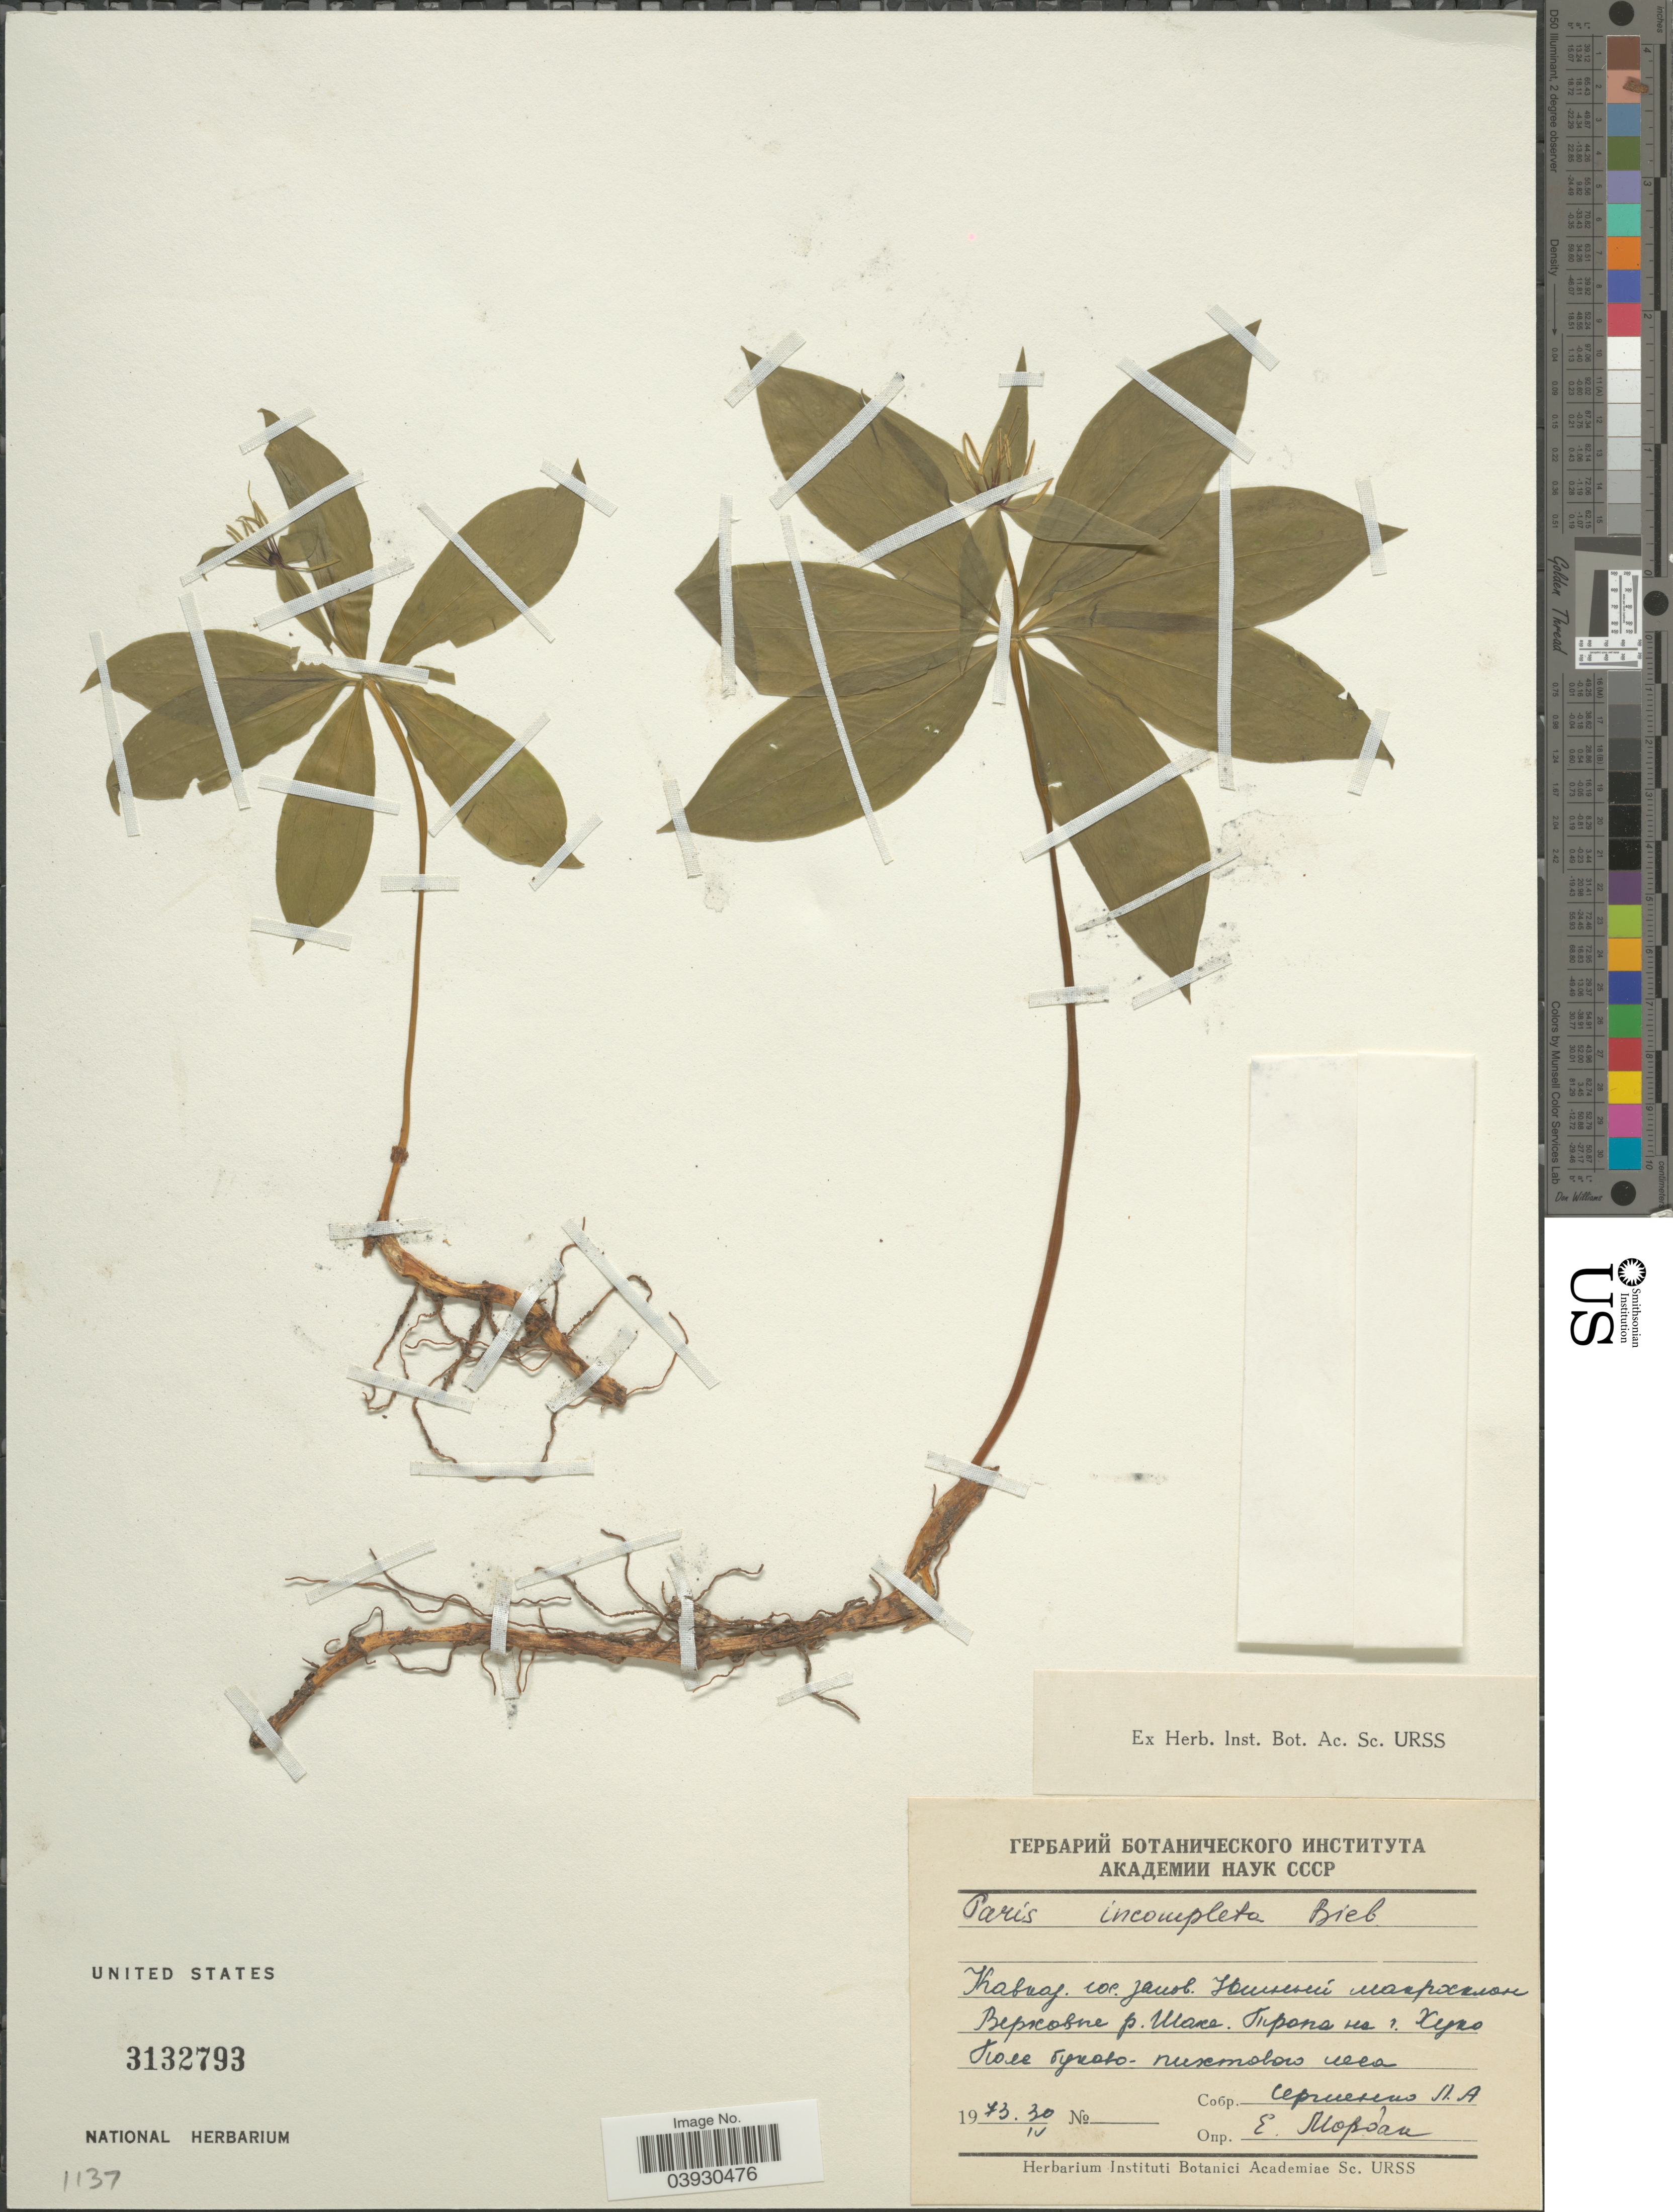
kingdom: Plantae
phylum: Tracheophyta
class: Liliopsida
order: Liliales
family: Melanthiaceae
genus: Paris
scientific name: Paris incompleta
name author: M. Bieb.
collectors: L. Sergienko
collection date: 1973-04-30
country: Russian Federation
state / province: Adygea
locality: River Shakhe, trail to Mt. Khuko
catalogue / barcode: US 3132793